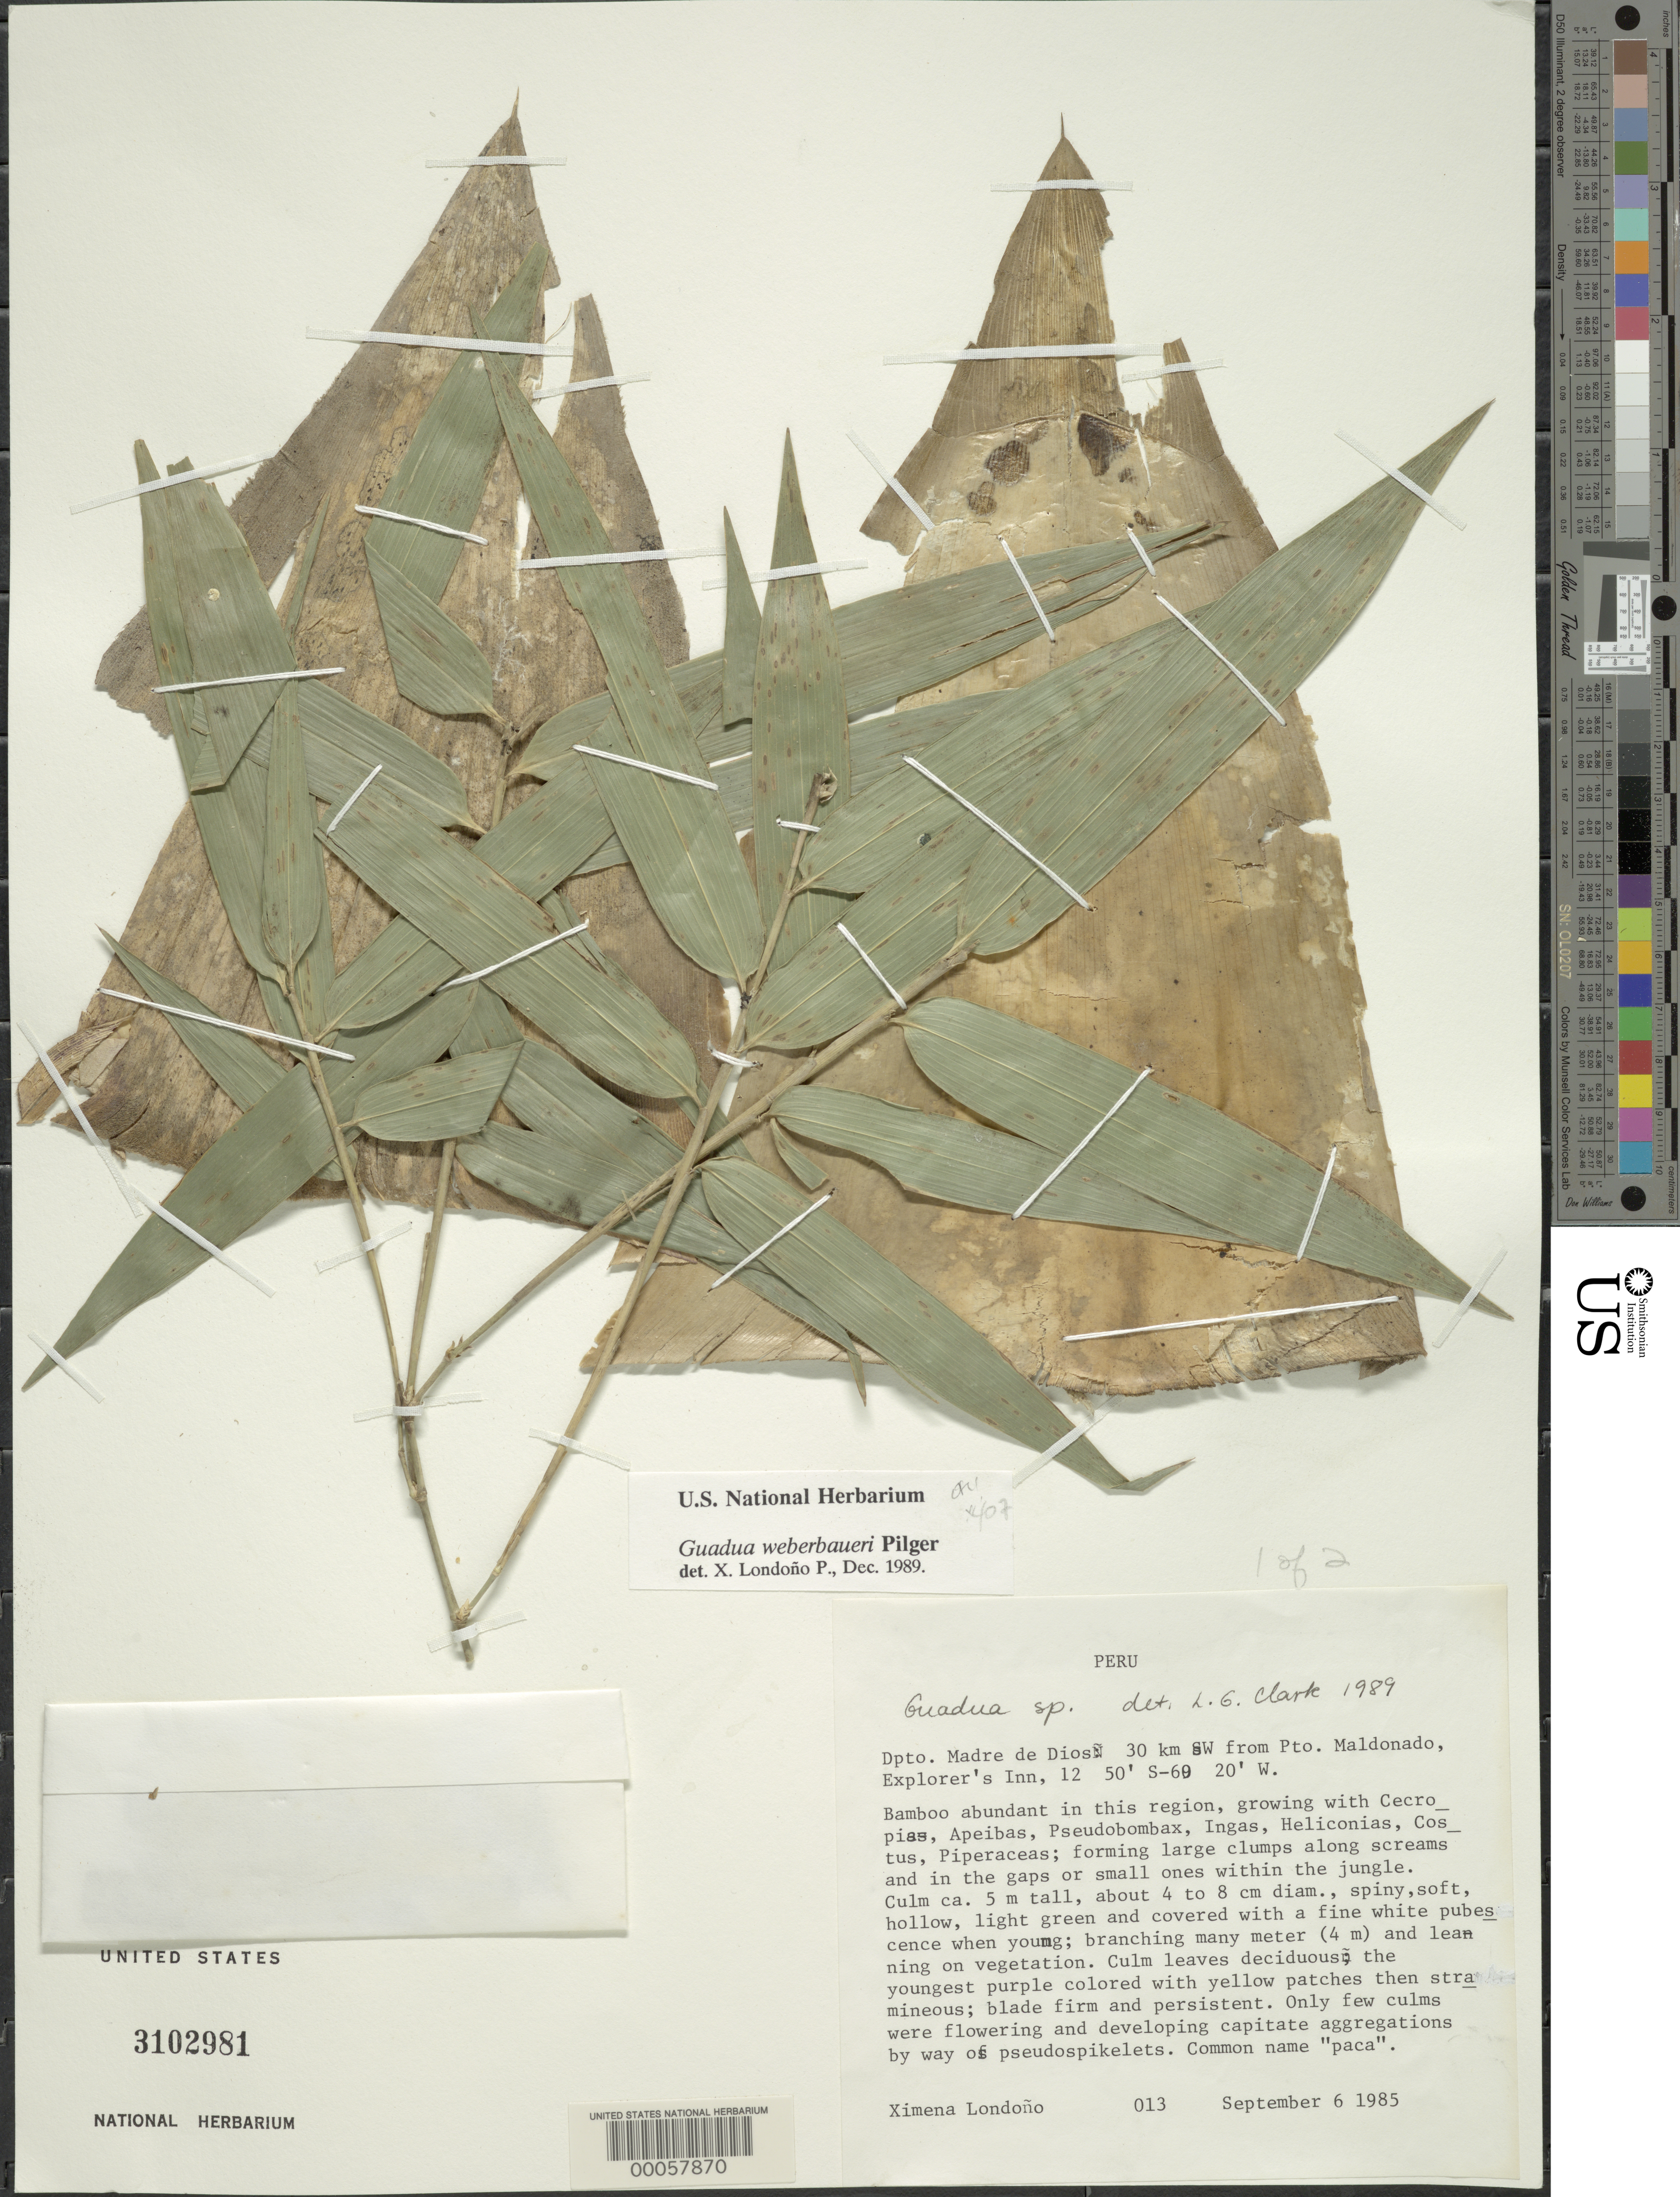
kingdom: Plantae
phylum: Tracheophyta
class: Liliopsida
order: Poales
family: Poaceae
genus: Guadua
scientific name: Guadua weberbaueri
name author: Pilg.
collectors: X. Londoño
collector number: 85-013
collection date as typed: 06 Sep 1985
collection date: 1985-09-06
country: Peru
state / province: Madre de Dios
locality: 30 km sw from pto. maldonado, explorer's inn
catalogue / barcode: US 3102981